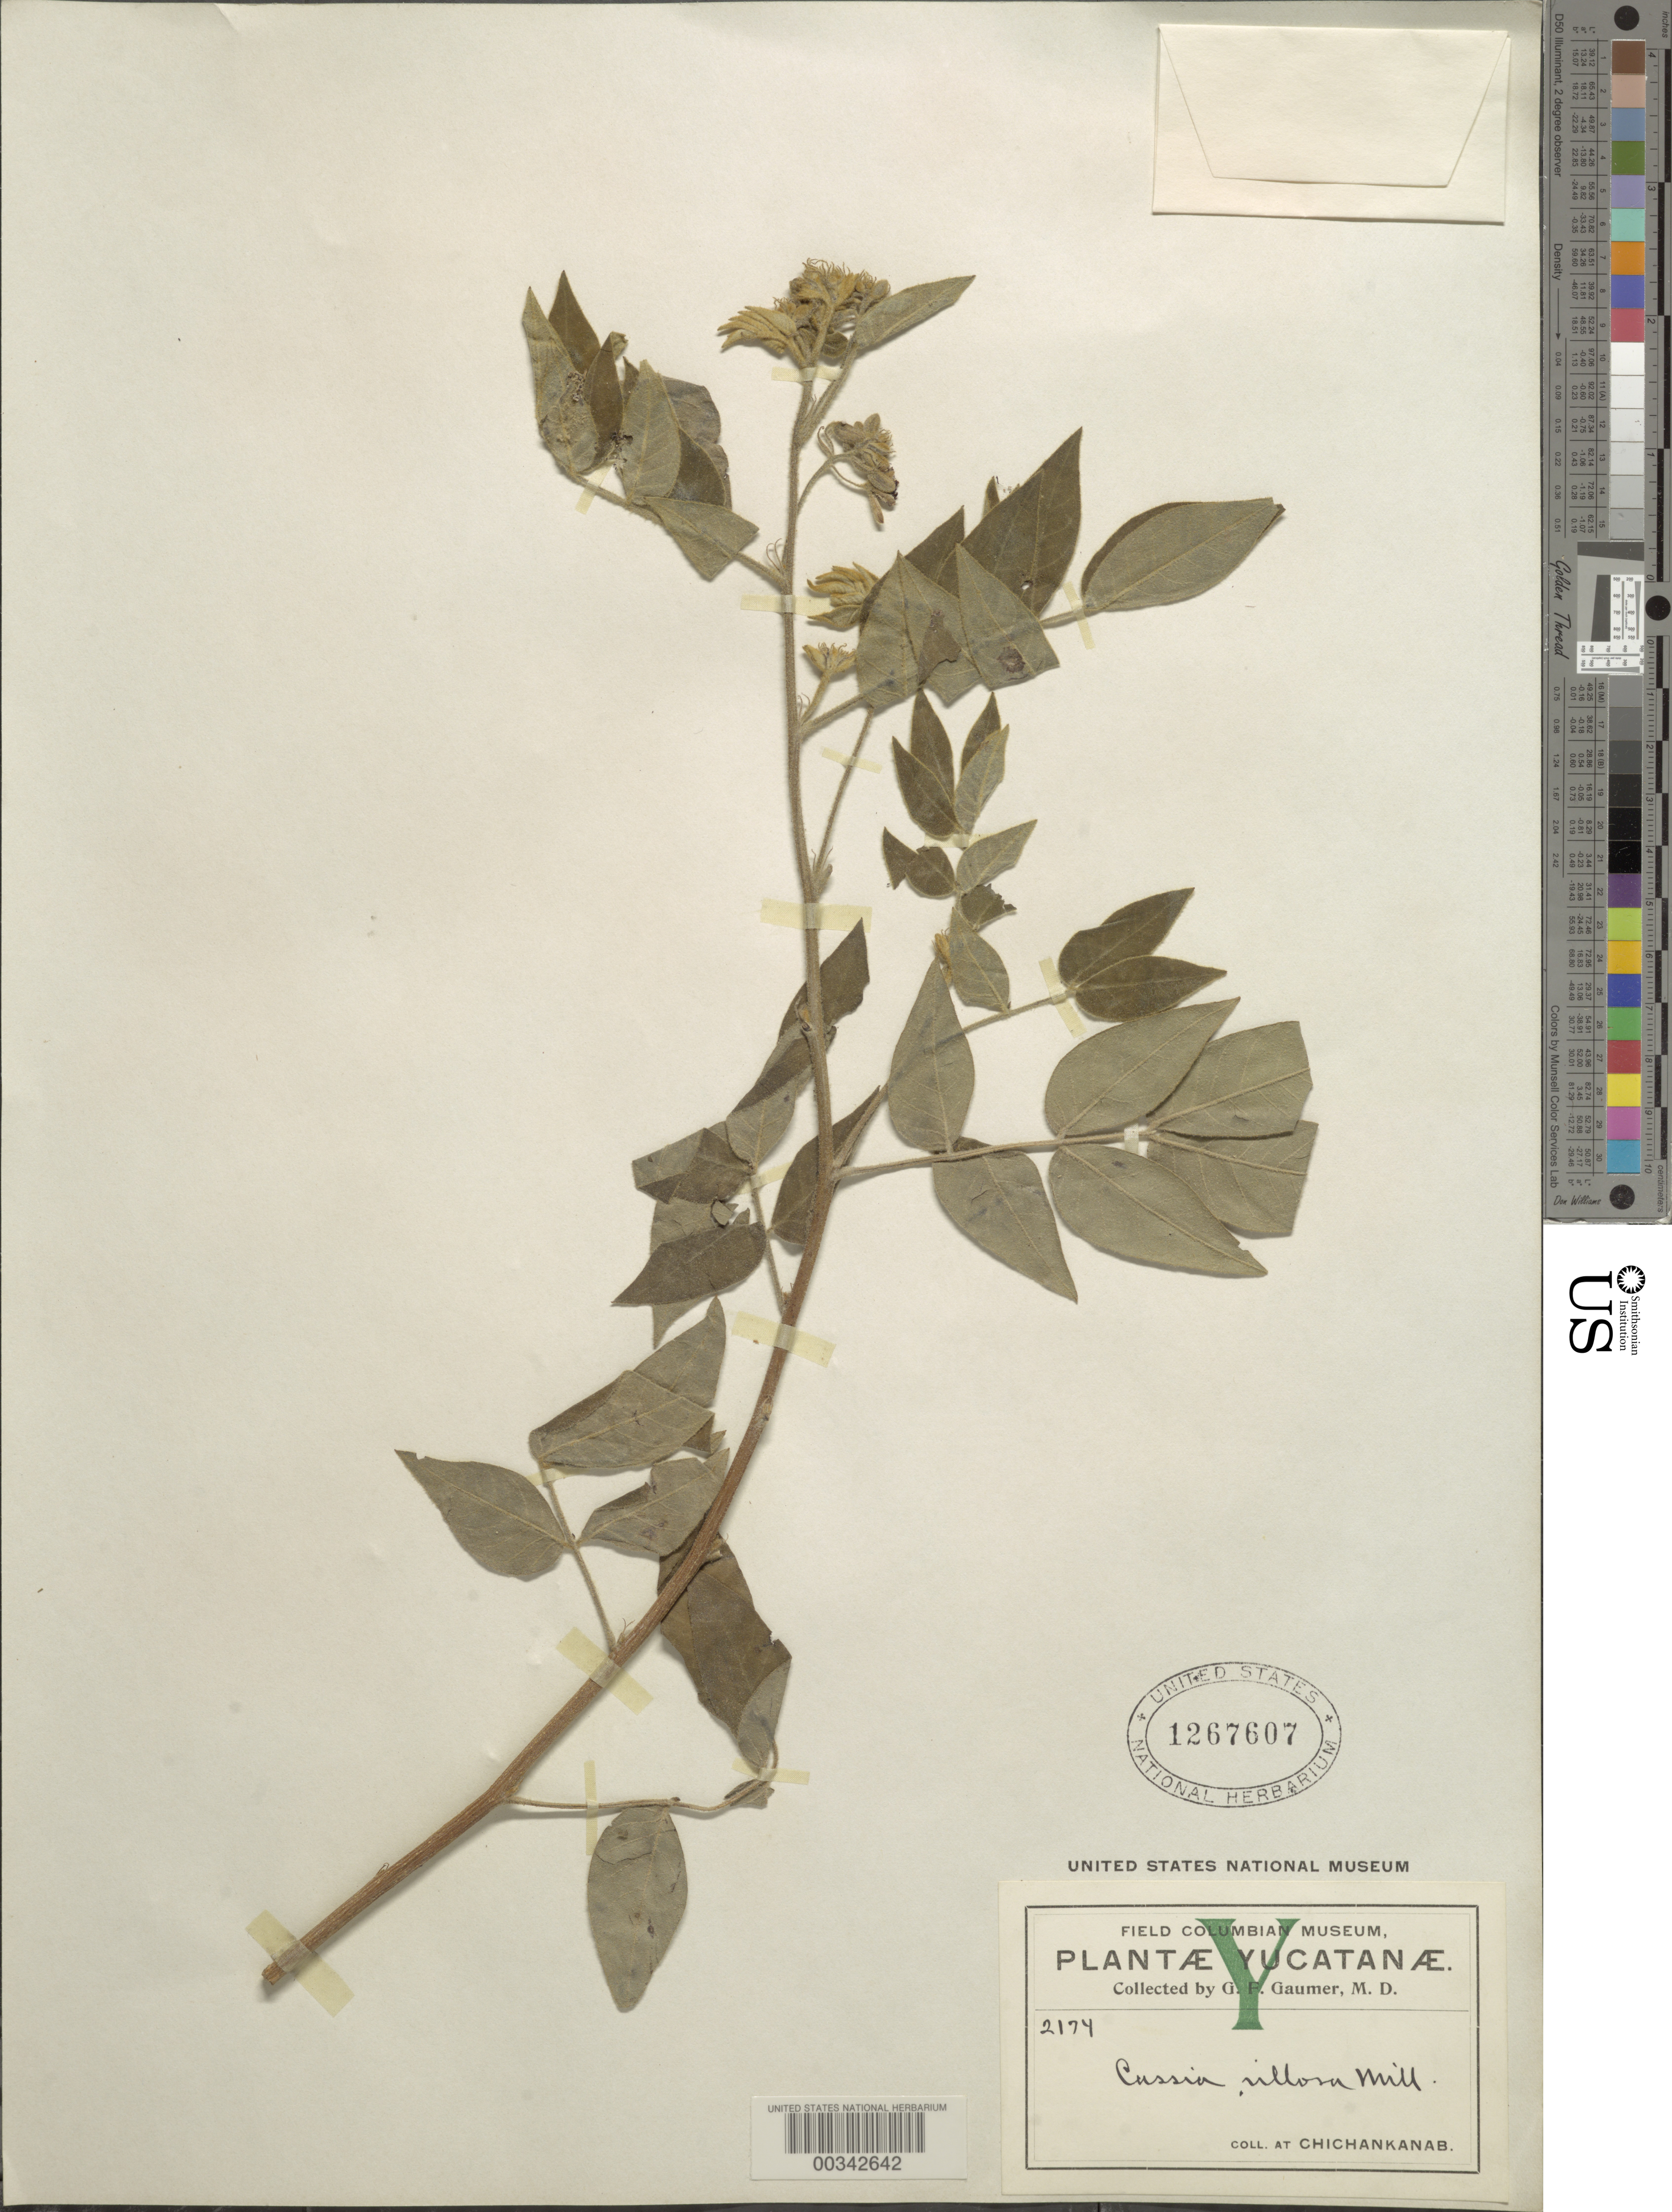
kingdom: Plantae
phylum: Tracheophyta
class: Magnoliopsida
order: Fabales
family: Fabaceae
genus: Senna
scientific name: Senna villosa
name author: (Mill.) H.S. Irwin & Barneby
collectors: G. F. Gaumer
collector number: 2174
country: Mexico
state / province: Yucatán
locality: Chichankanab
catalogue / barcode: US 1267607